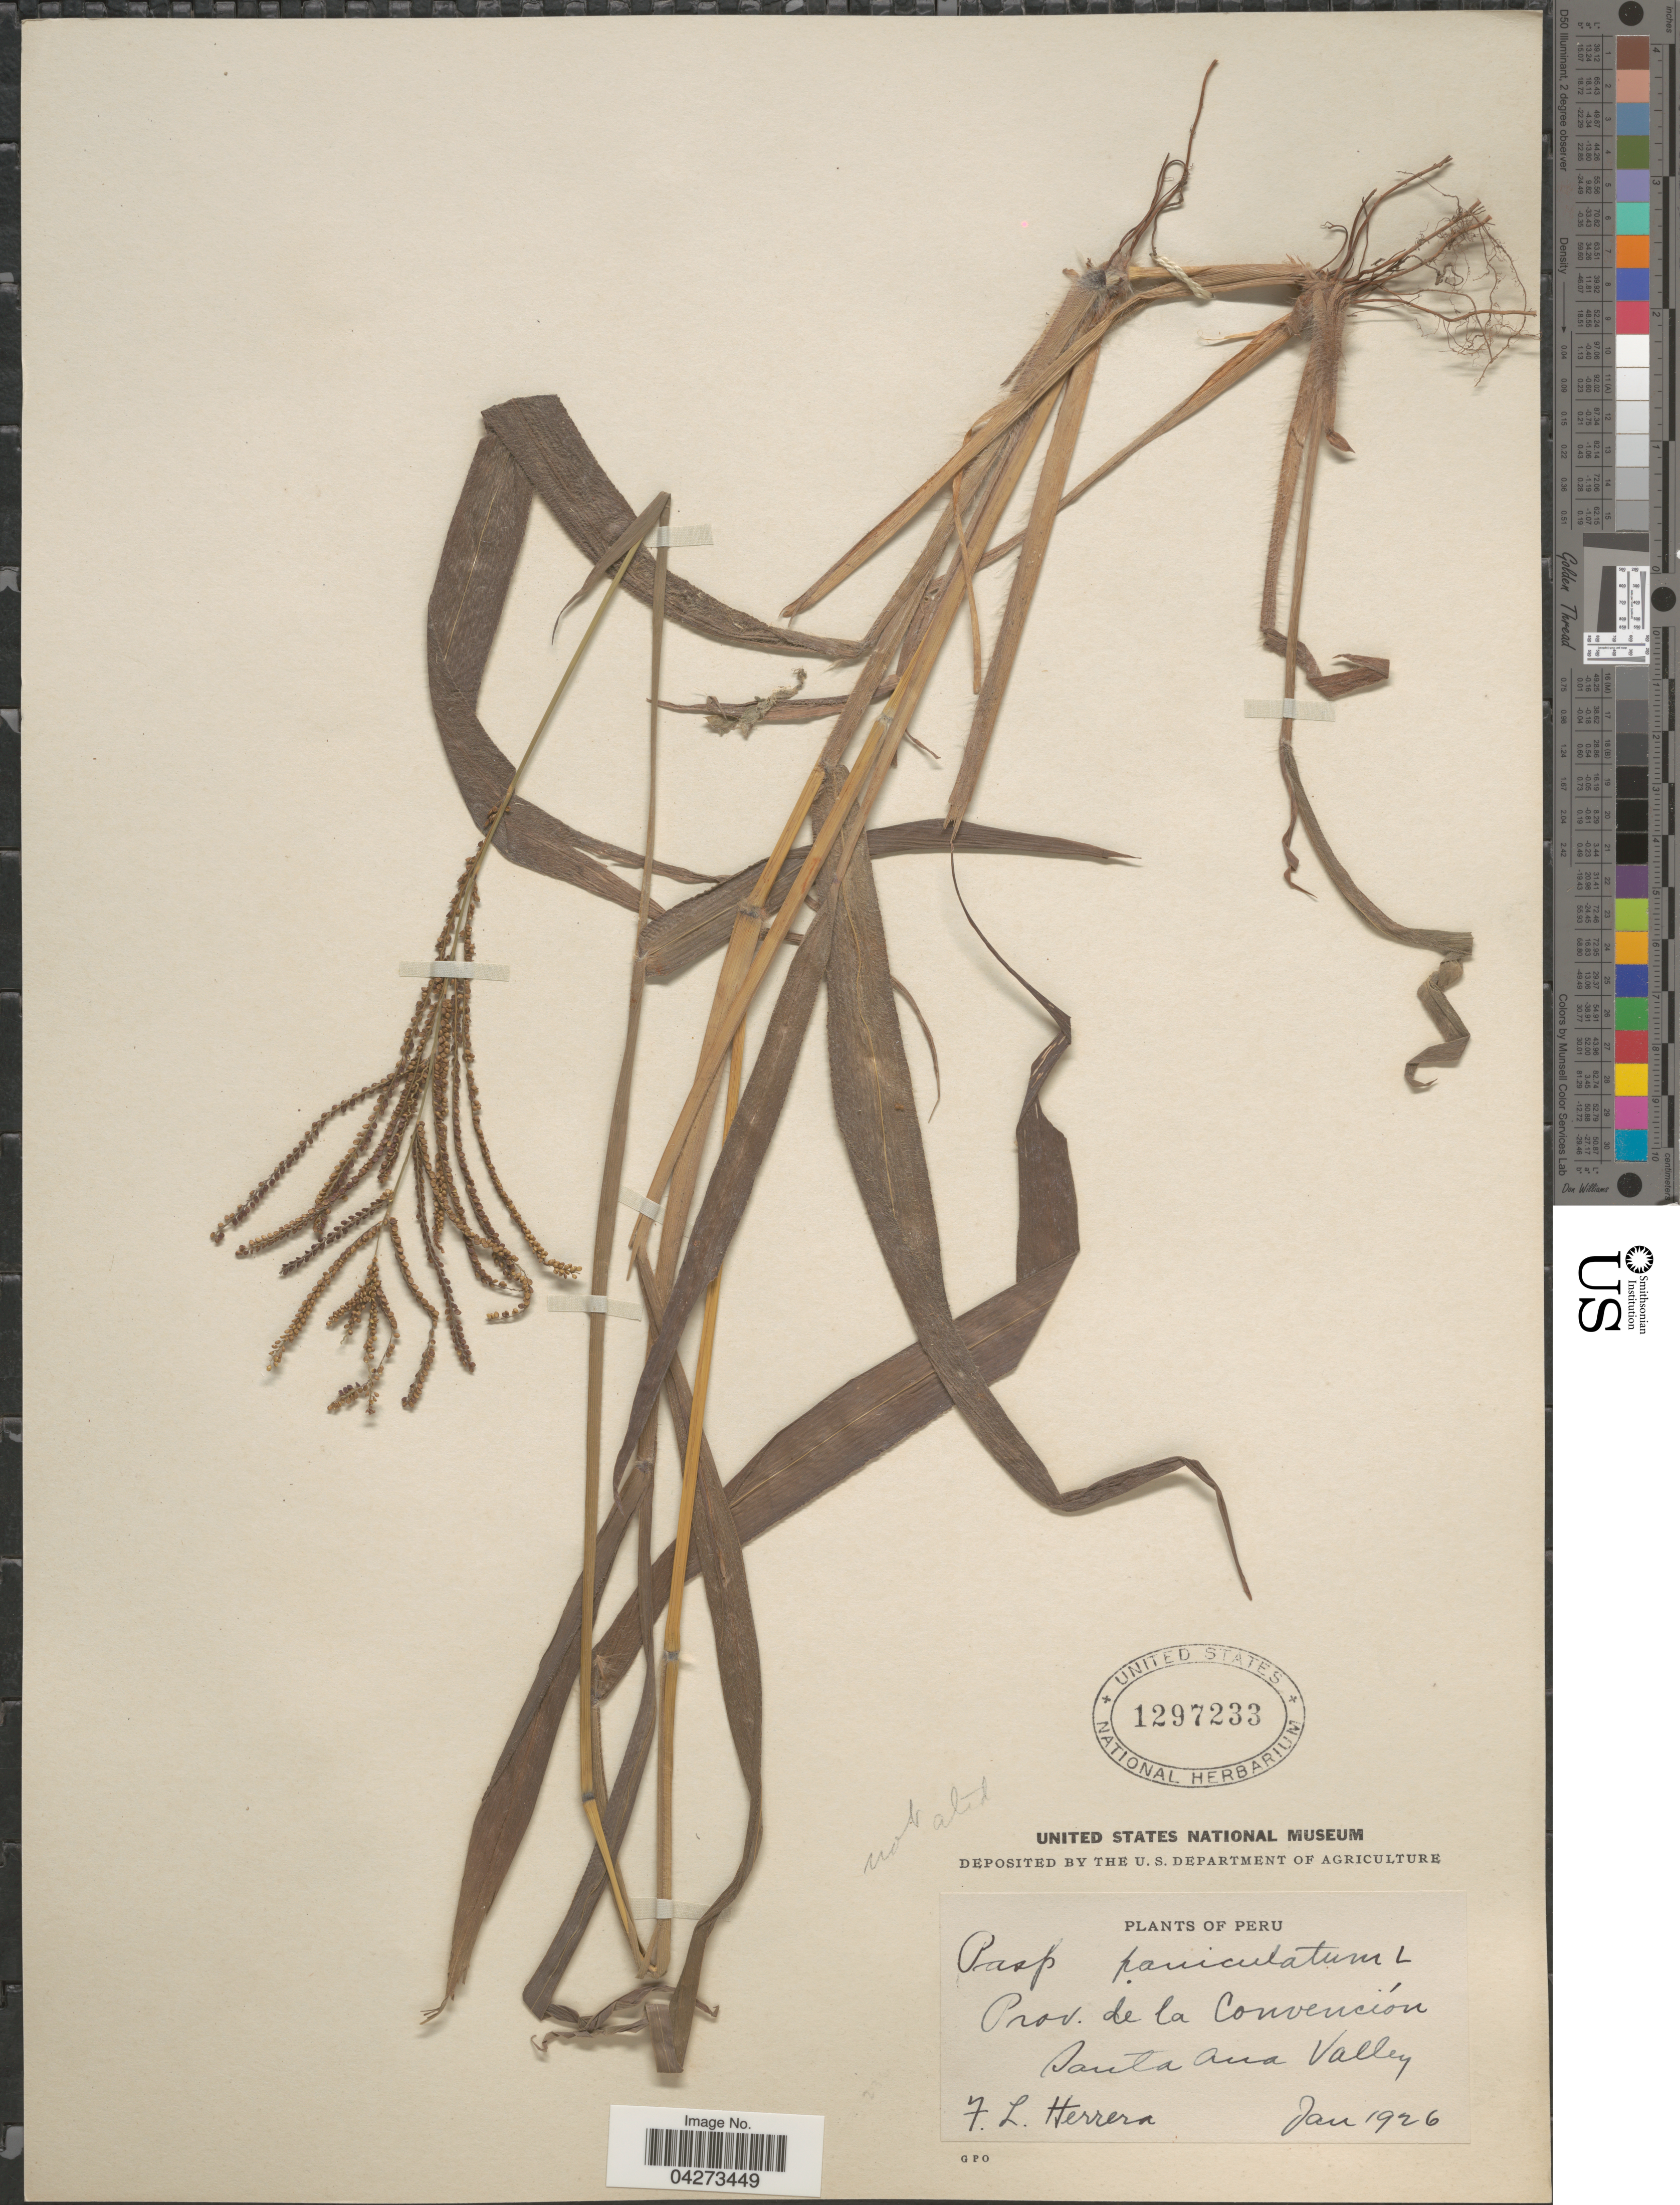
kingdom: Plantae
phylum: Tracheophyta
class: Liliopsida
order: Poales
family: Poaceae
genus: Paspalum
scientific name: Paspalum paniculatum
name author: L.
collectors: F. L. Herrera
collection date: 1926-01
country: Peru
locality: Prov. de la Convención. Santa Ana Valley.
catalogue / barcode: US 1297233